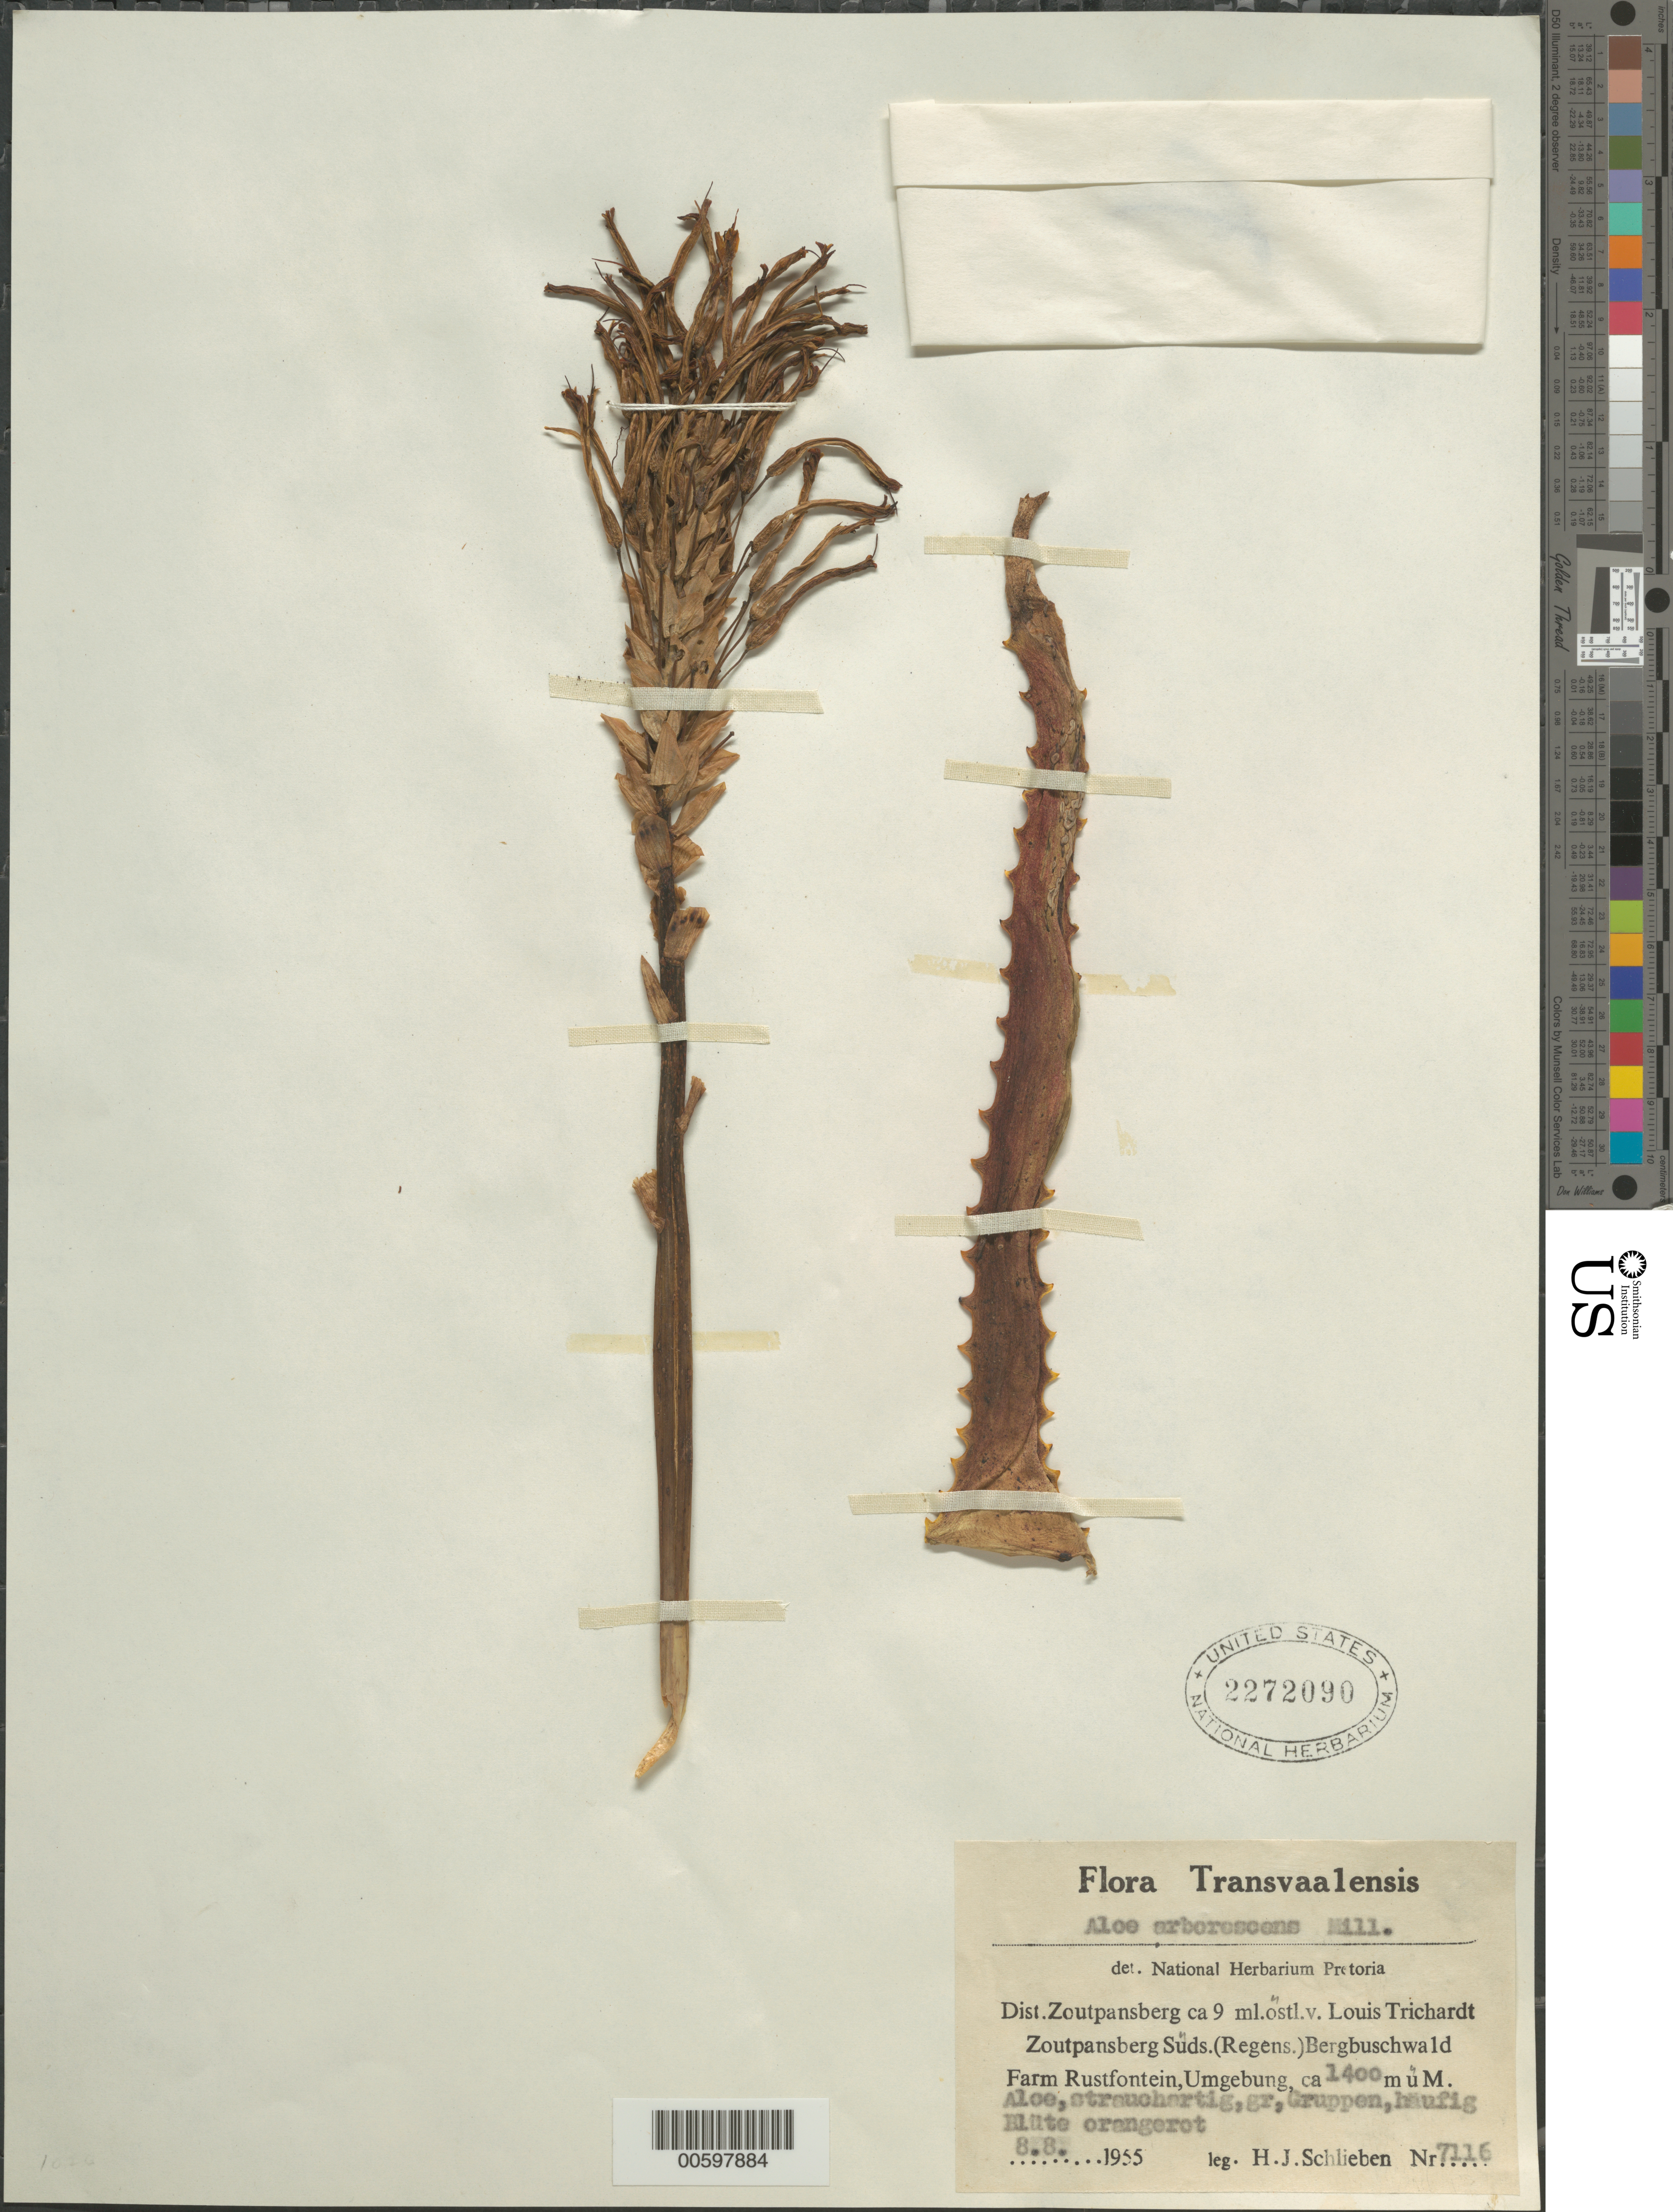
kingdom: Plantae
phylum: Tracheophyta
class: Liliopsida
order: Asparagales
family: Asphodelaceae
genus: Aloe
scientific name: Aloe arborescens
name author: Mill.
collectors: H. J. Schlieben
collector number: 7116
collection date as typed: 08 Aug 1955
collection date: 1955-08-08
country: South Africa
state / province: Western Cape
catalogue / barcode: US 2272090